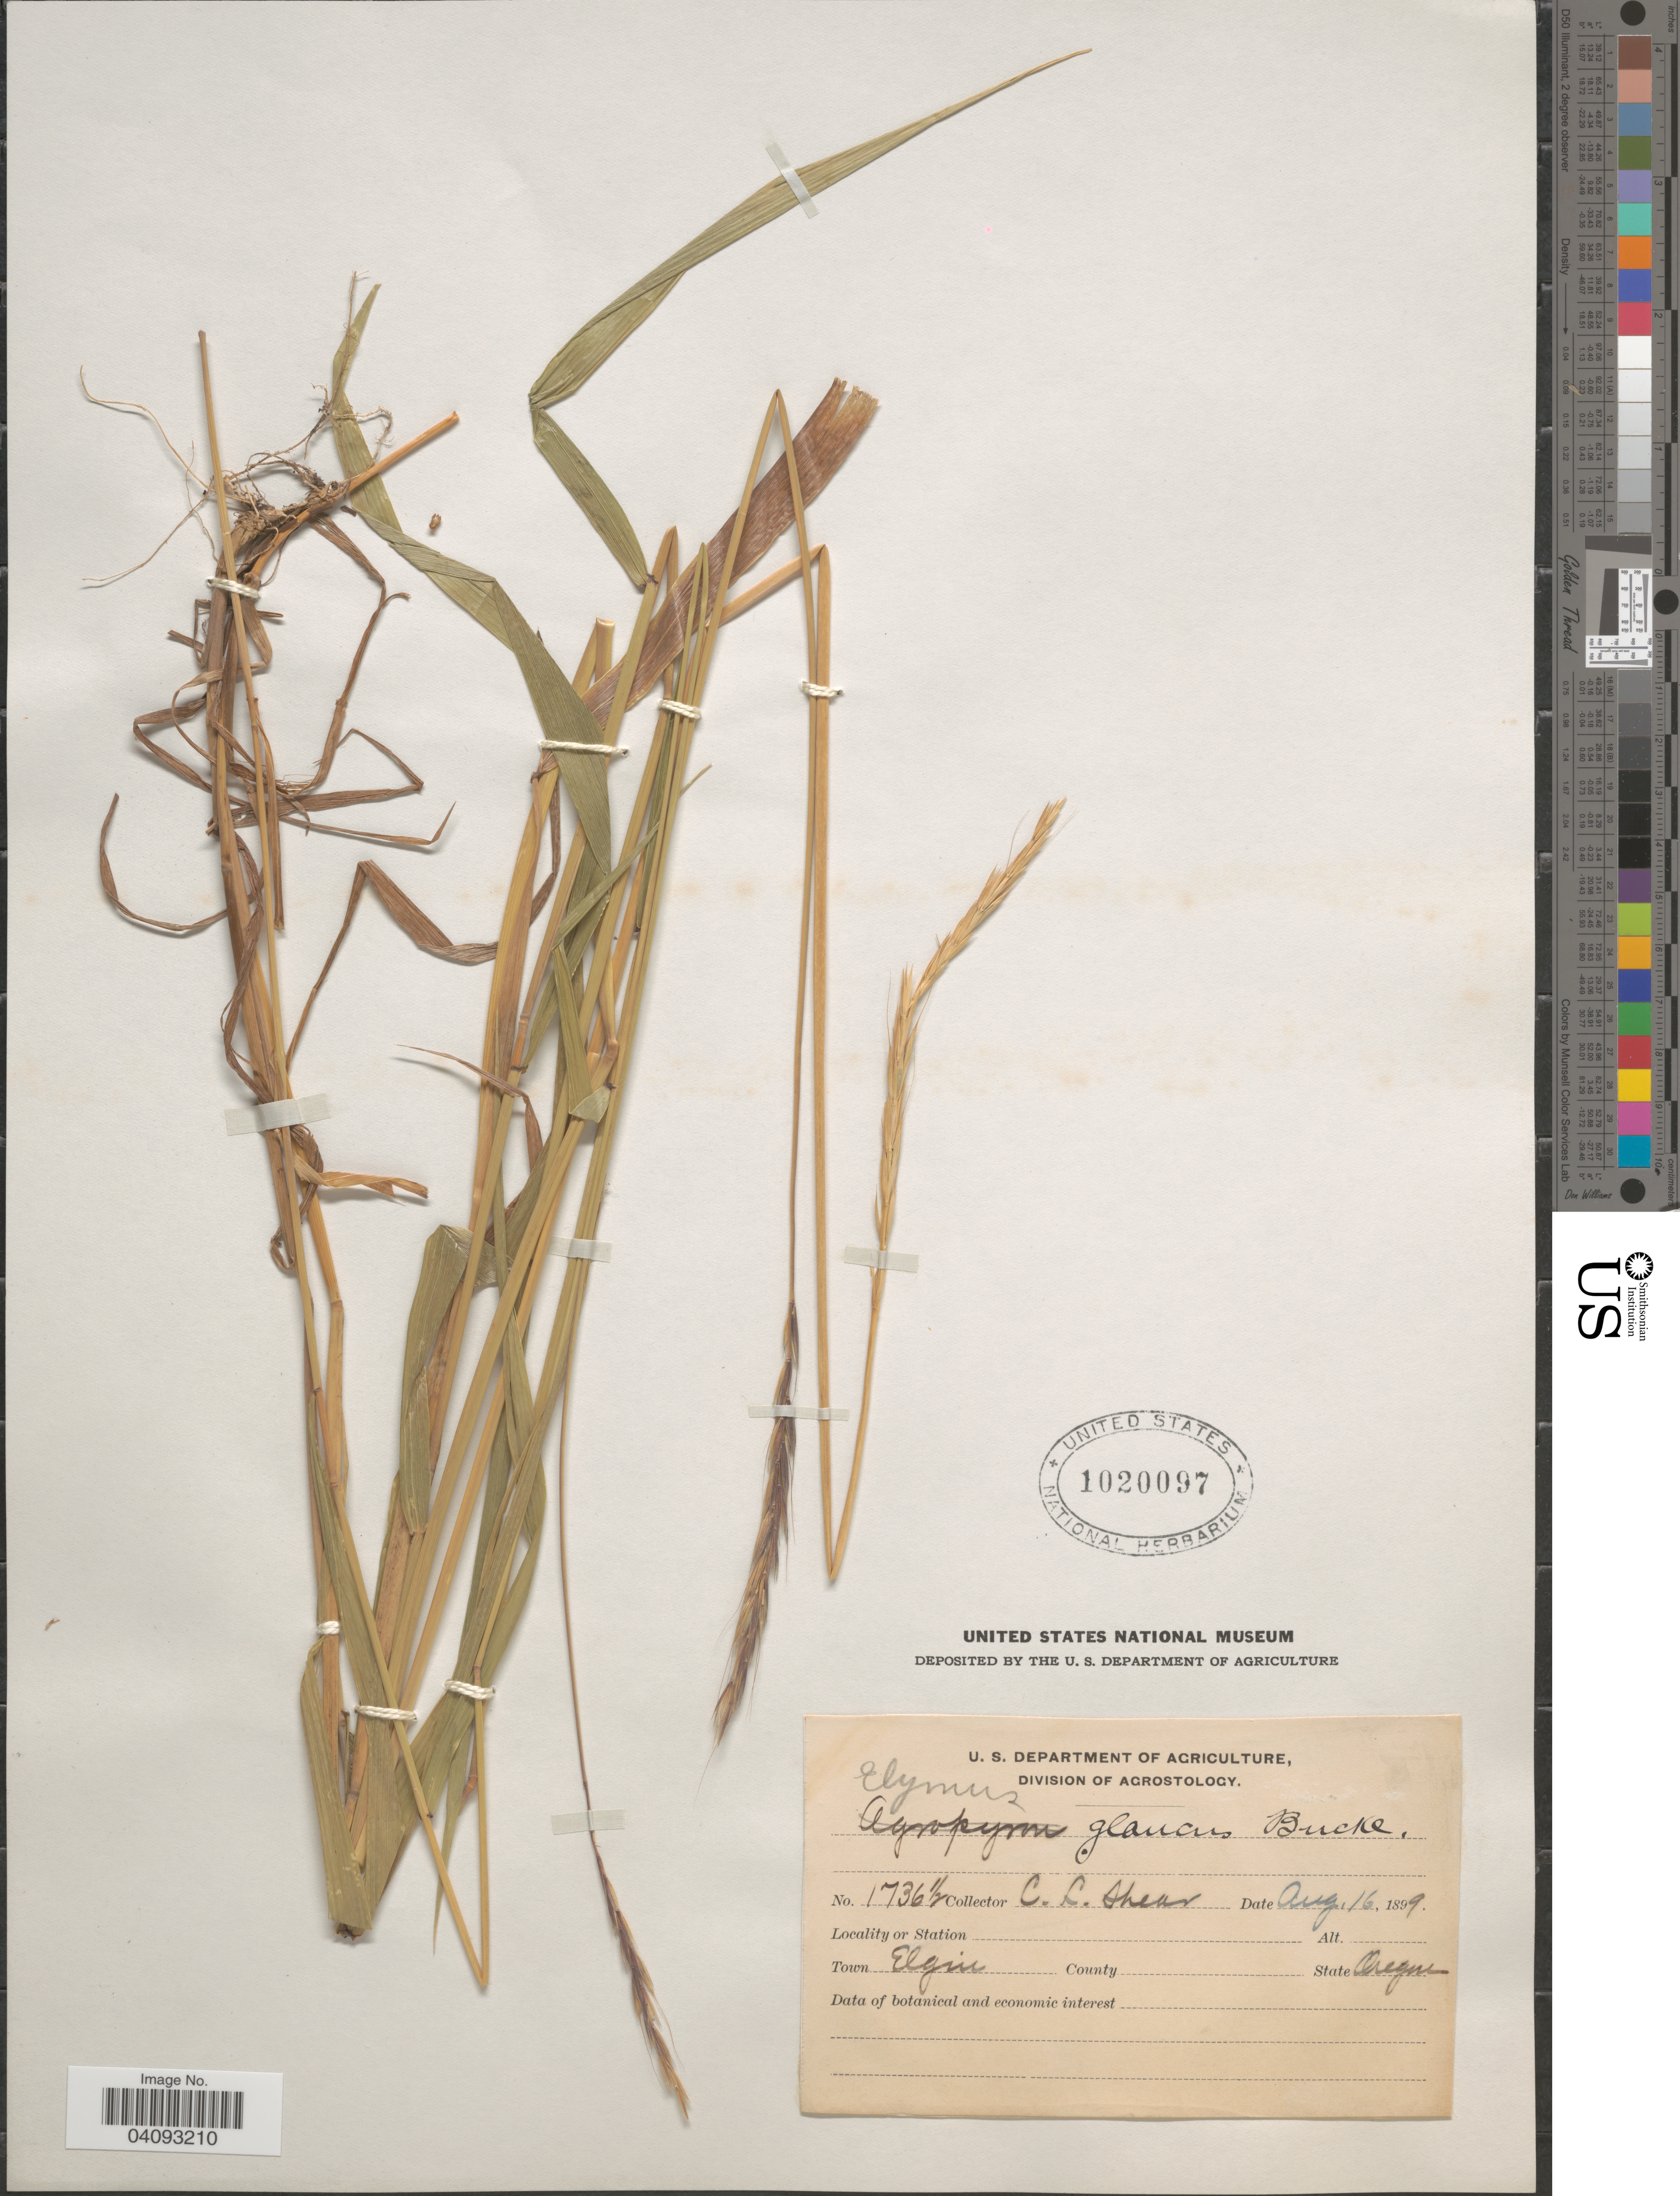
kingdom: Plantae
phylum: Tracheophyta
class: Liliopsida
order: Poales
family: Poaceae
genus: Elymus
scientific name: Elymus glaucus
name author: Buckley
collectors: C. L. Shear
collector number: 1736½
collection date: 1899-08-16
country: United States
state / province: Oregon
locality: Town Elgin.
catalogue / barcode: US 1020097